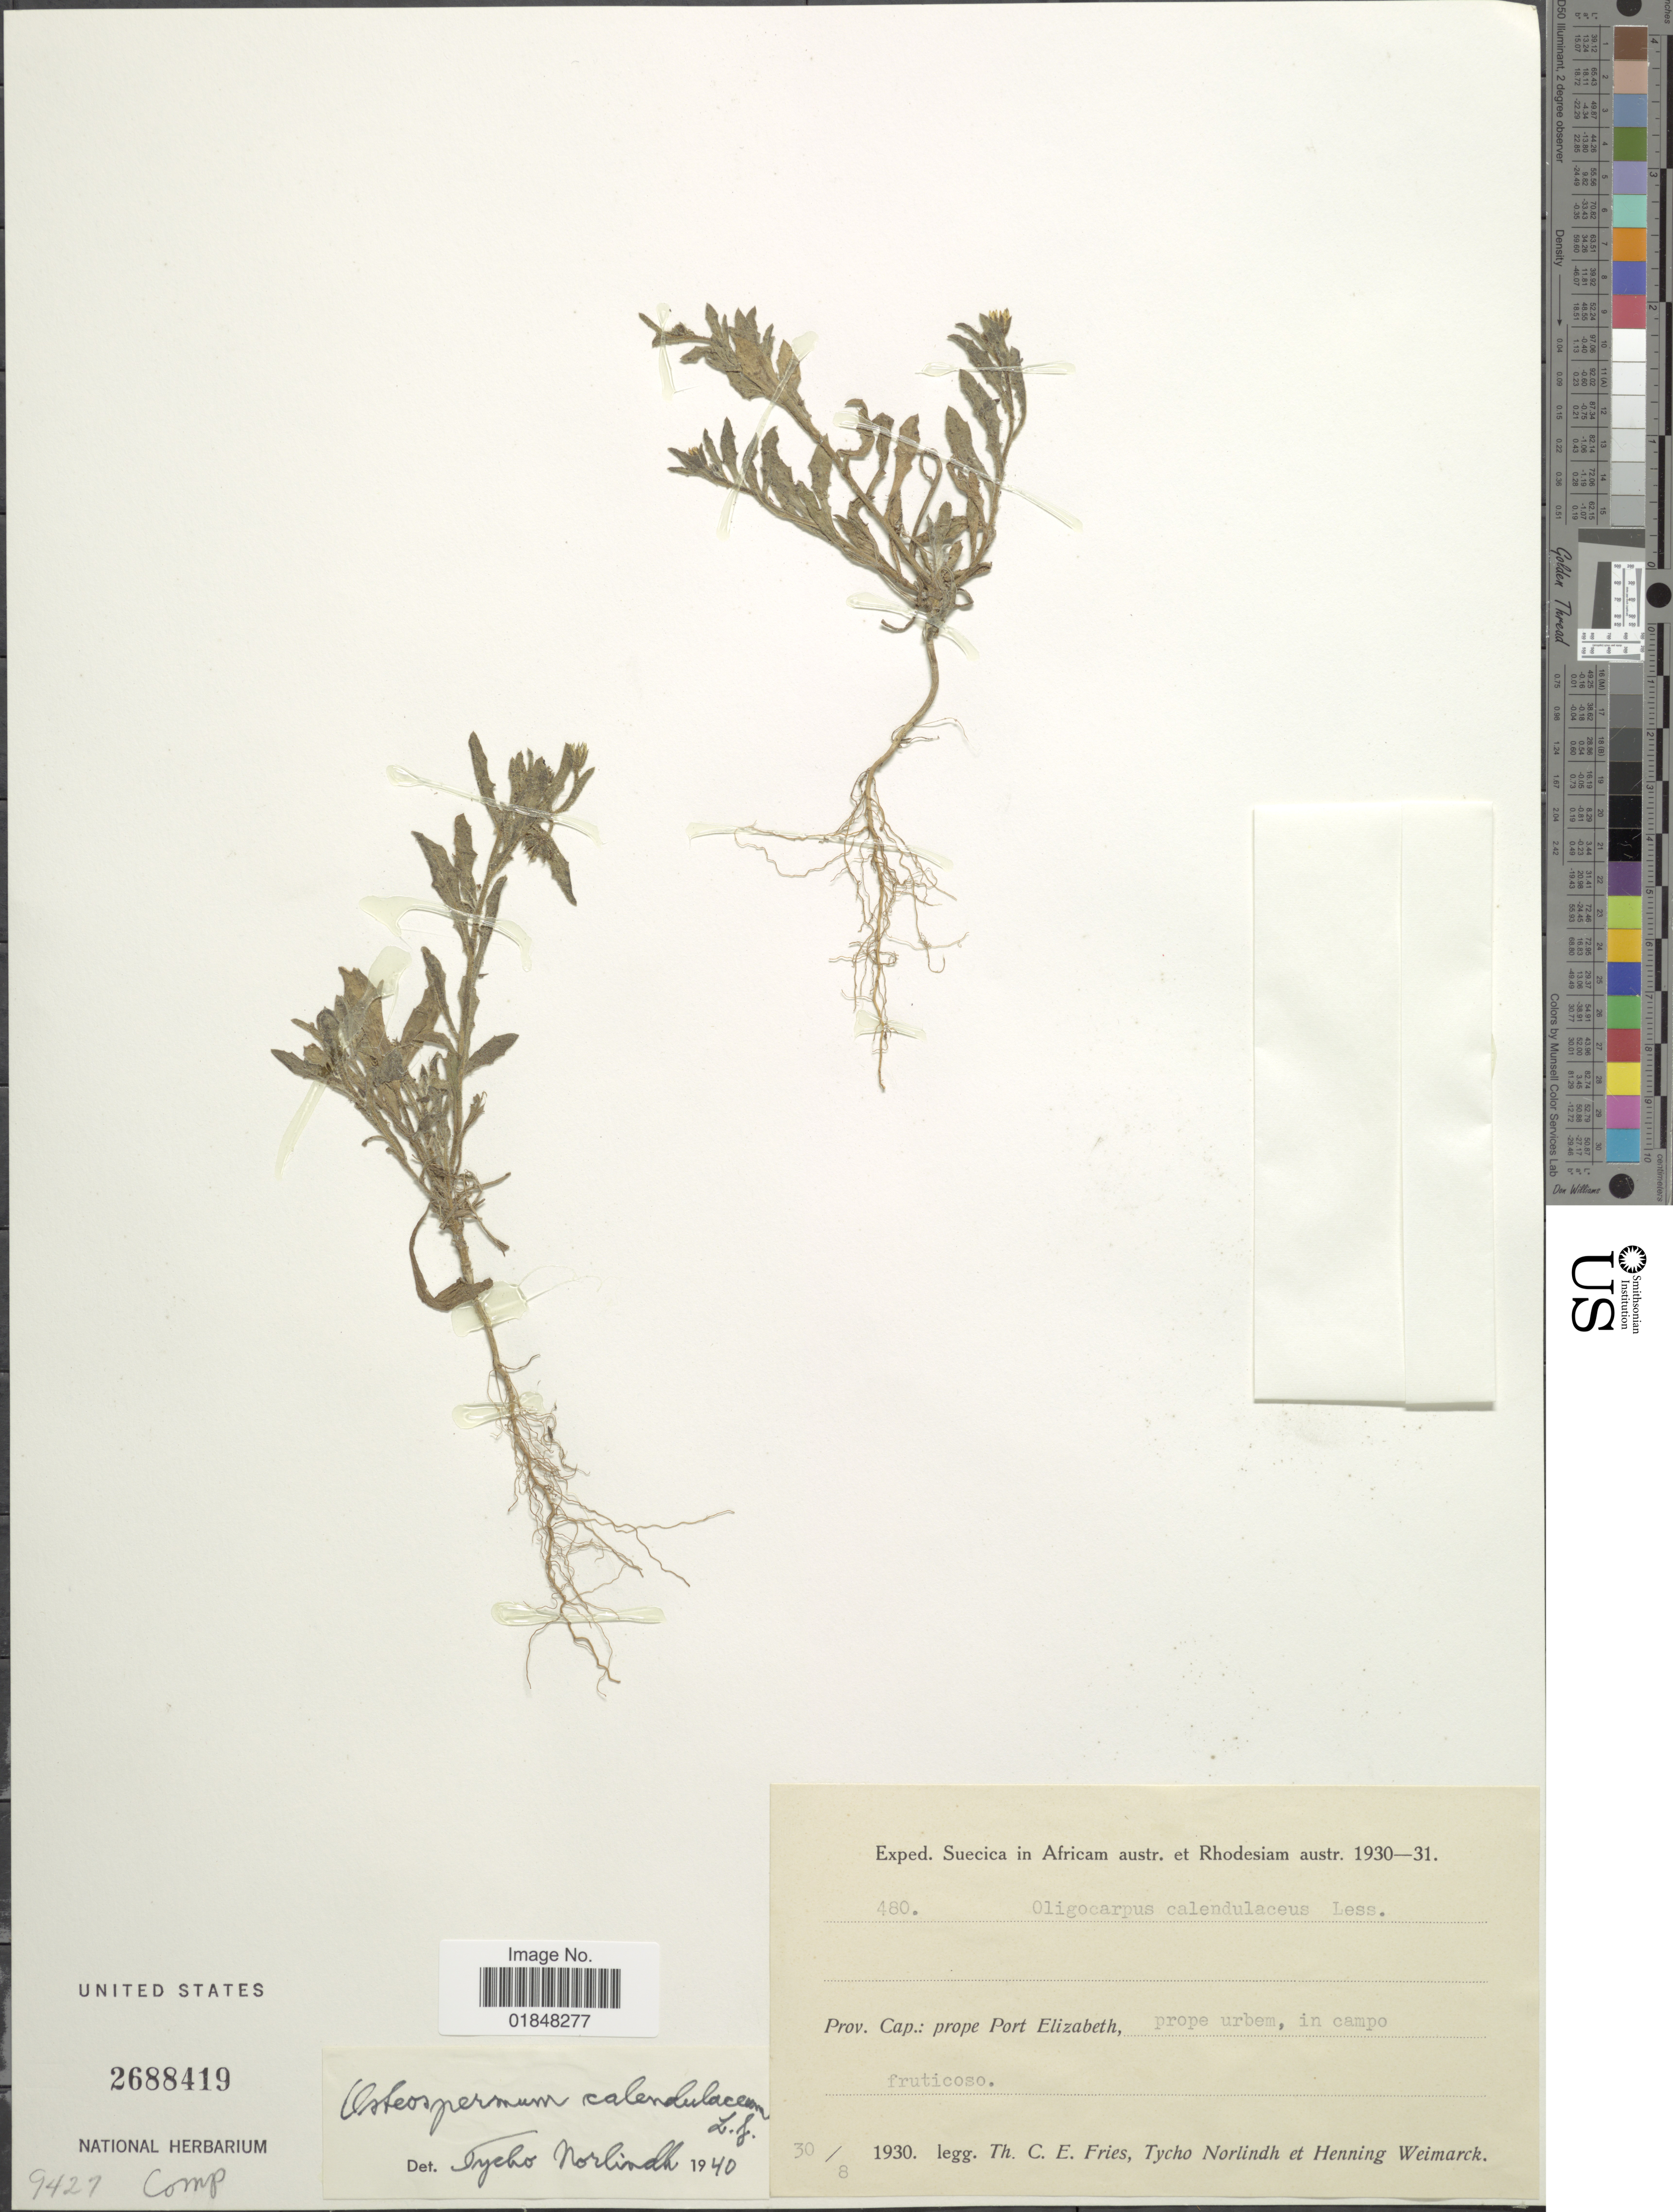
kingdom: Plantae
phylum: Tracheophyta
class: Magnoliopsida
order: Asterales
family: Asteraceae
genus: Osteospermum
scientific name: Osteospermum calendulaceum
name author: L. f.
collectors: T. C. E. Fries, N. T. Norlindh & H. Weimarck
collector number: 480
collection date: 1930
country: South Africa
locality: Sueccia in Africam austr. et Rhodesiam austr., Prov. Cap.: prope Port Elizabeth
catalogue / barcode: US 2688419